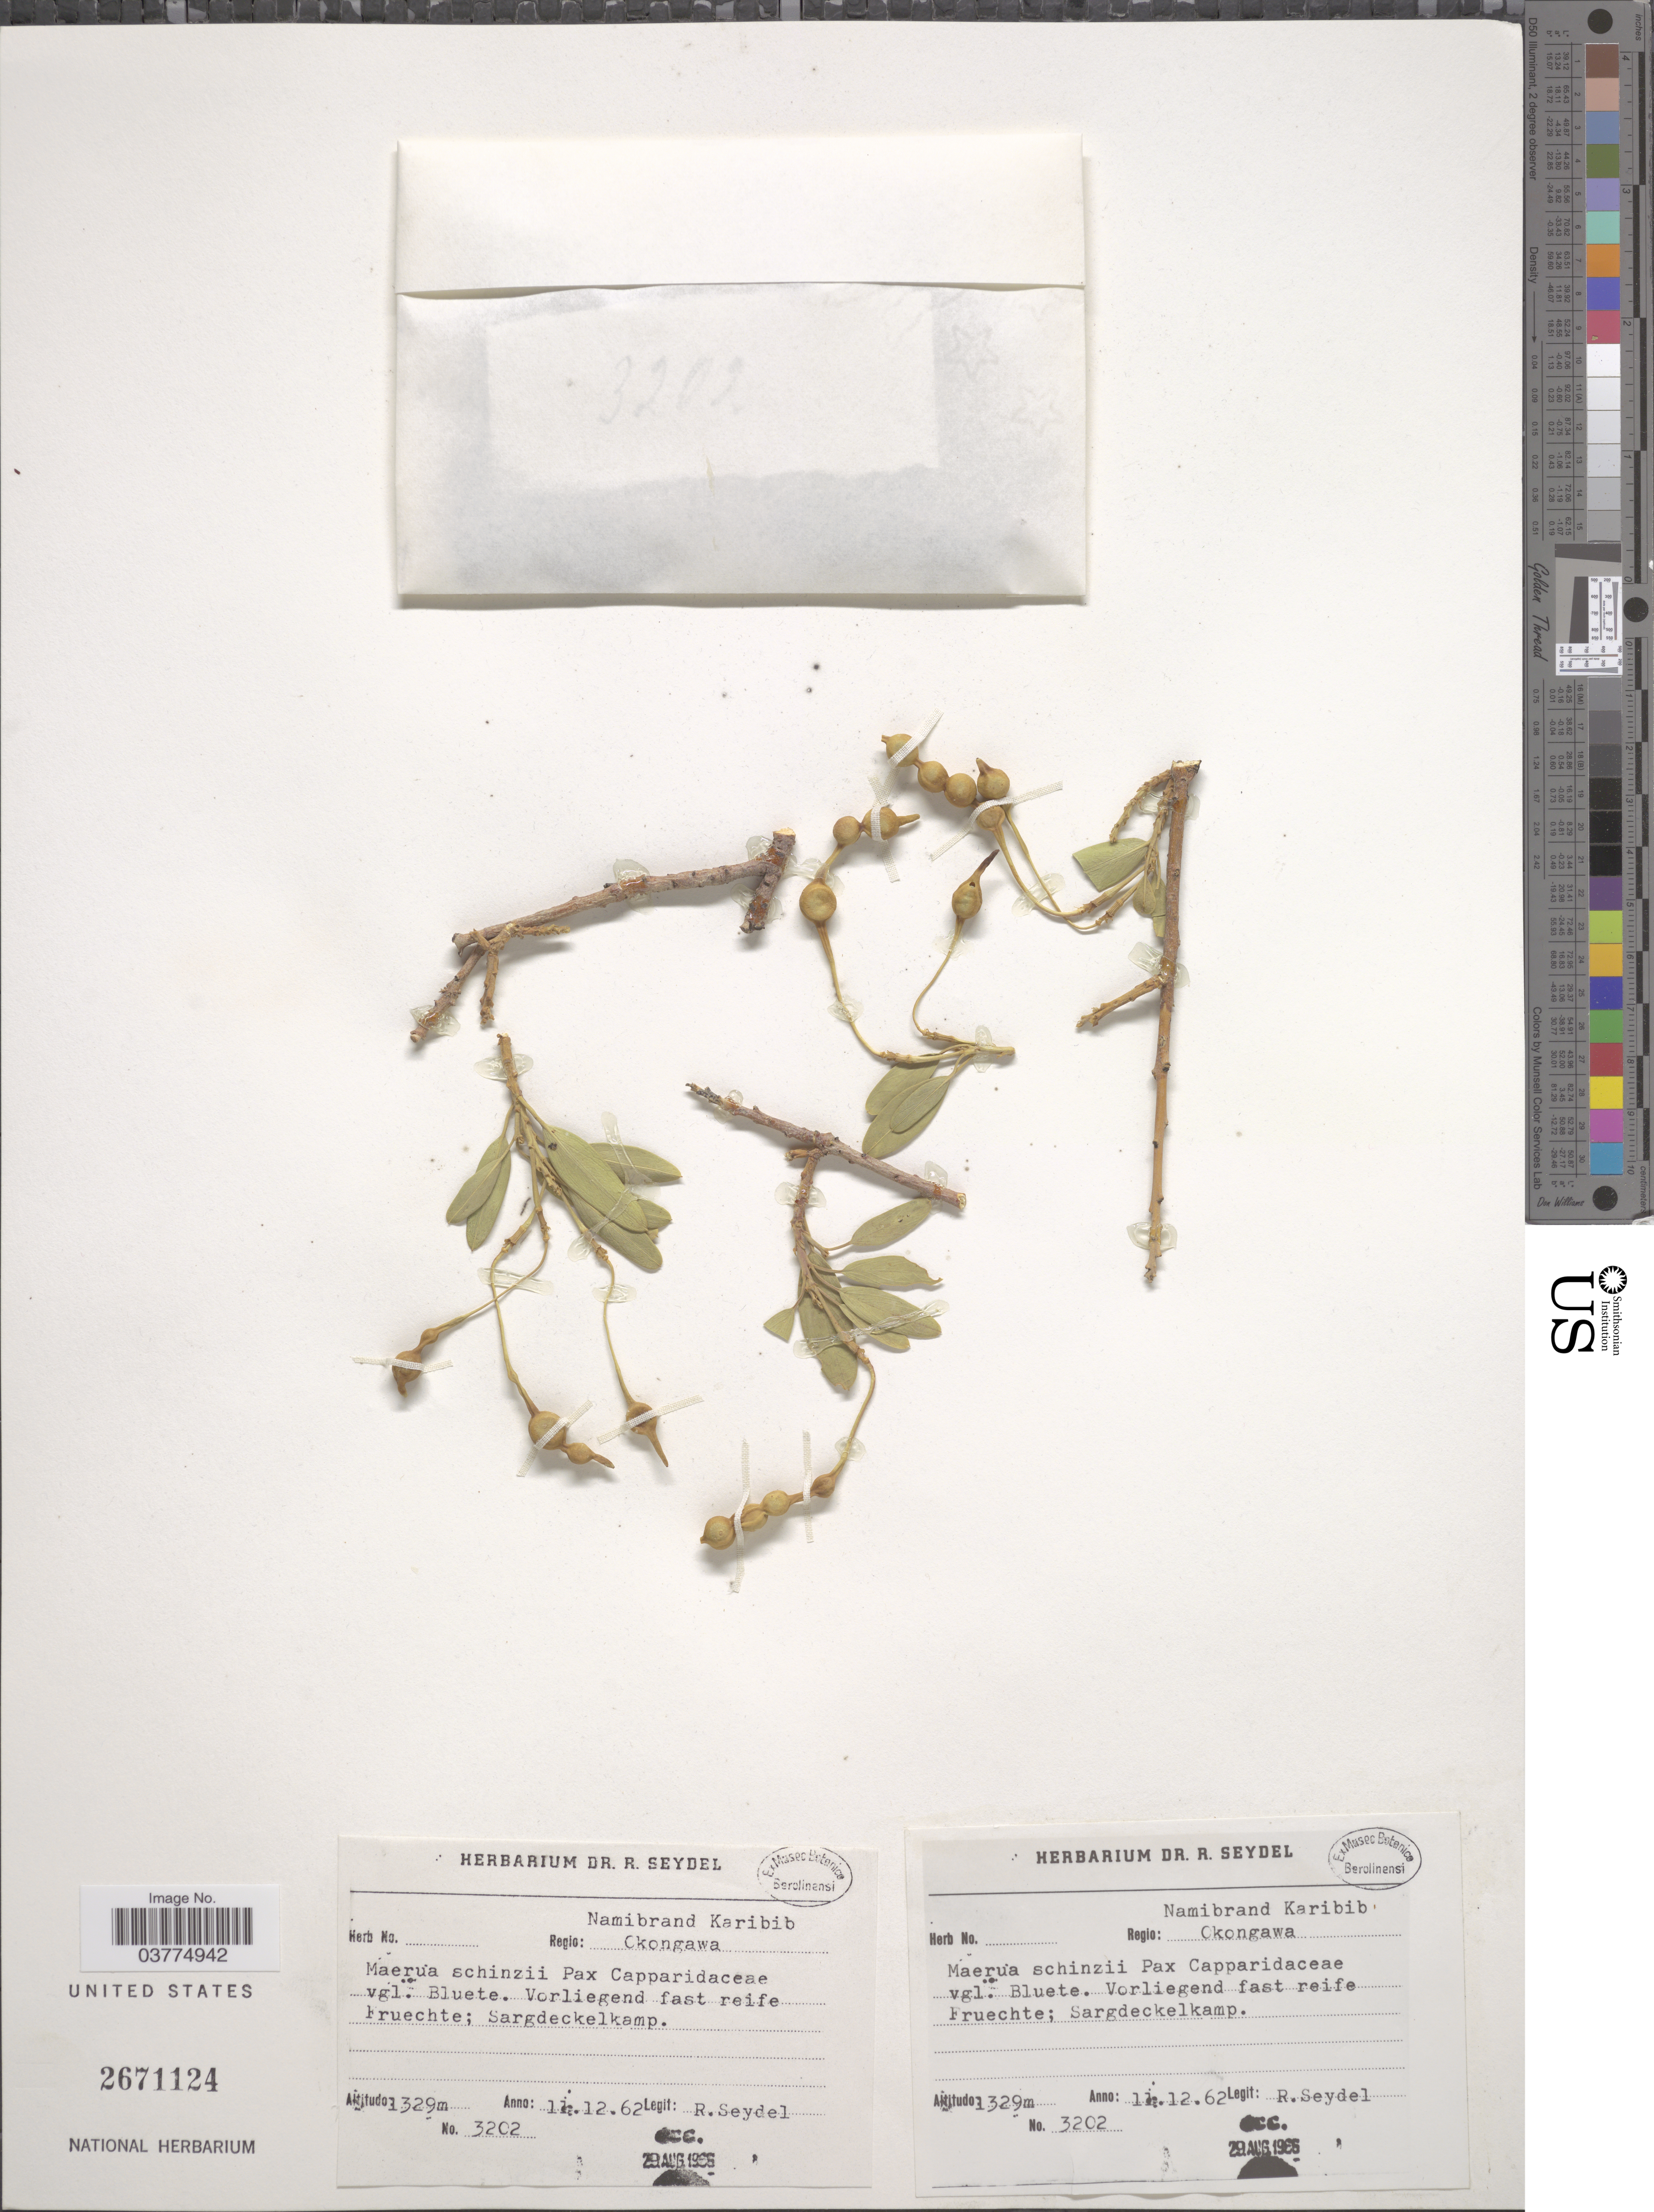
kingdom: Plantae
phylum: Tracheophyta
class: Magnoliopsida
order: Brassicales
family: Capparaceae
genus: Maerua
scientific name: Maerua schinzii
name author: Pax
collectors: R. Seydel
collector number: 3202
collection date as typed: Transcribed d/m/y: 11/12/62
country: Namibia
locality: Regio: Namibrand Karibib Okongawa. Sargedeckelkamp.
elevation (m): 1329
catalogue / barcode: US 2671124